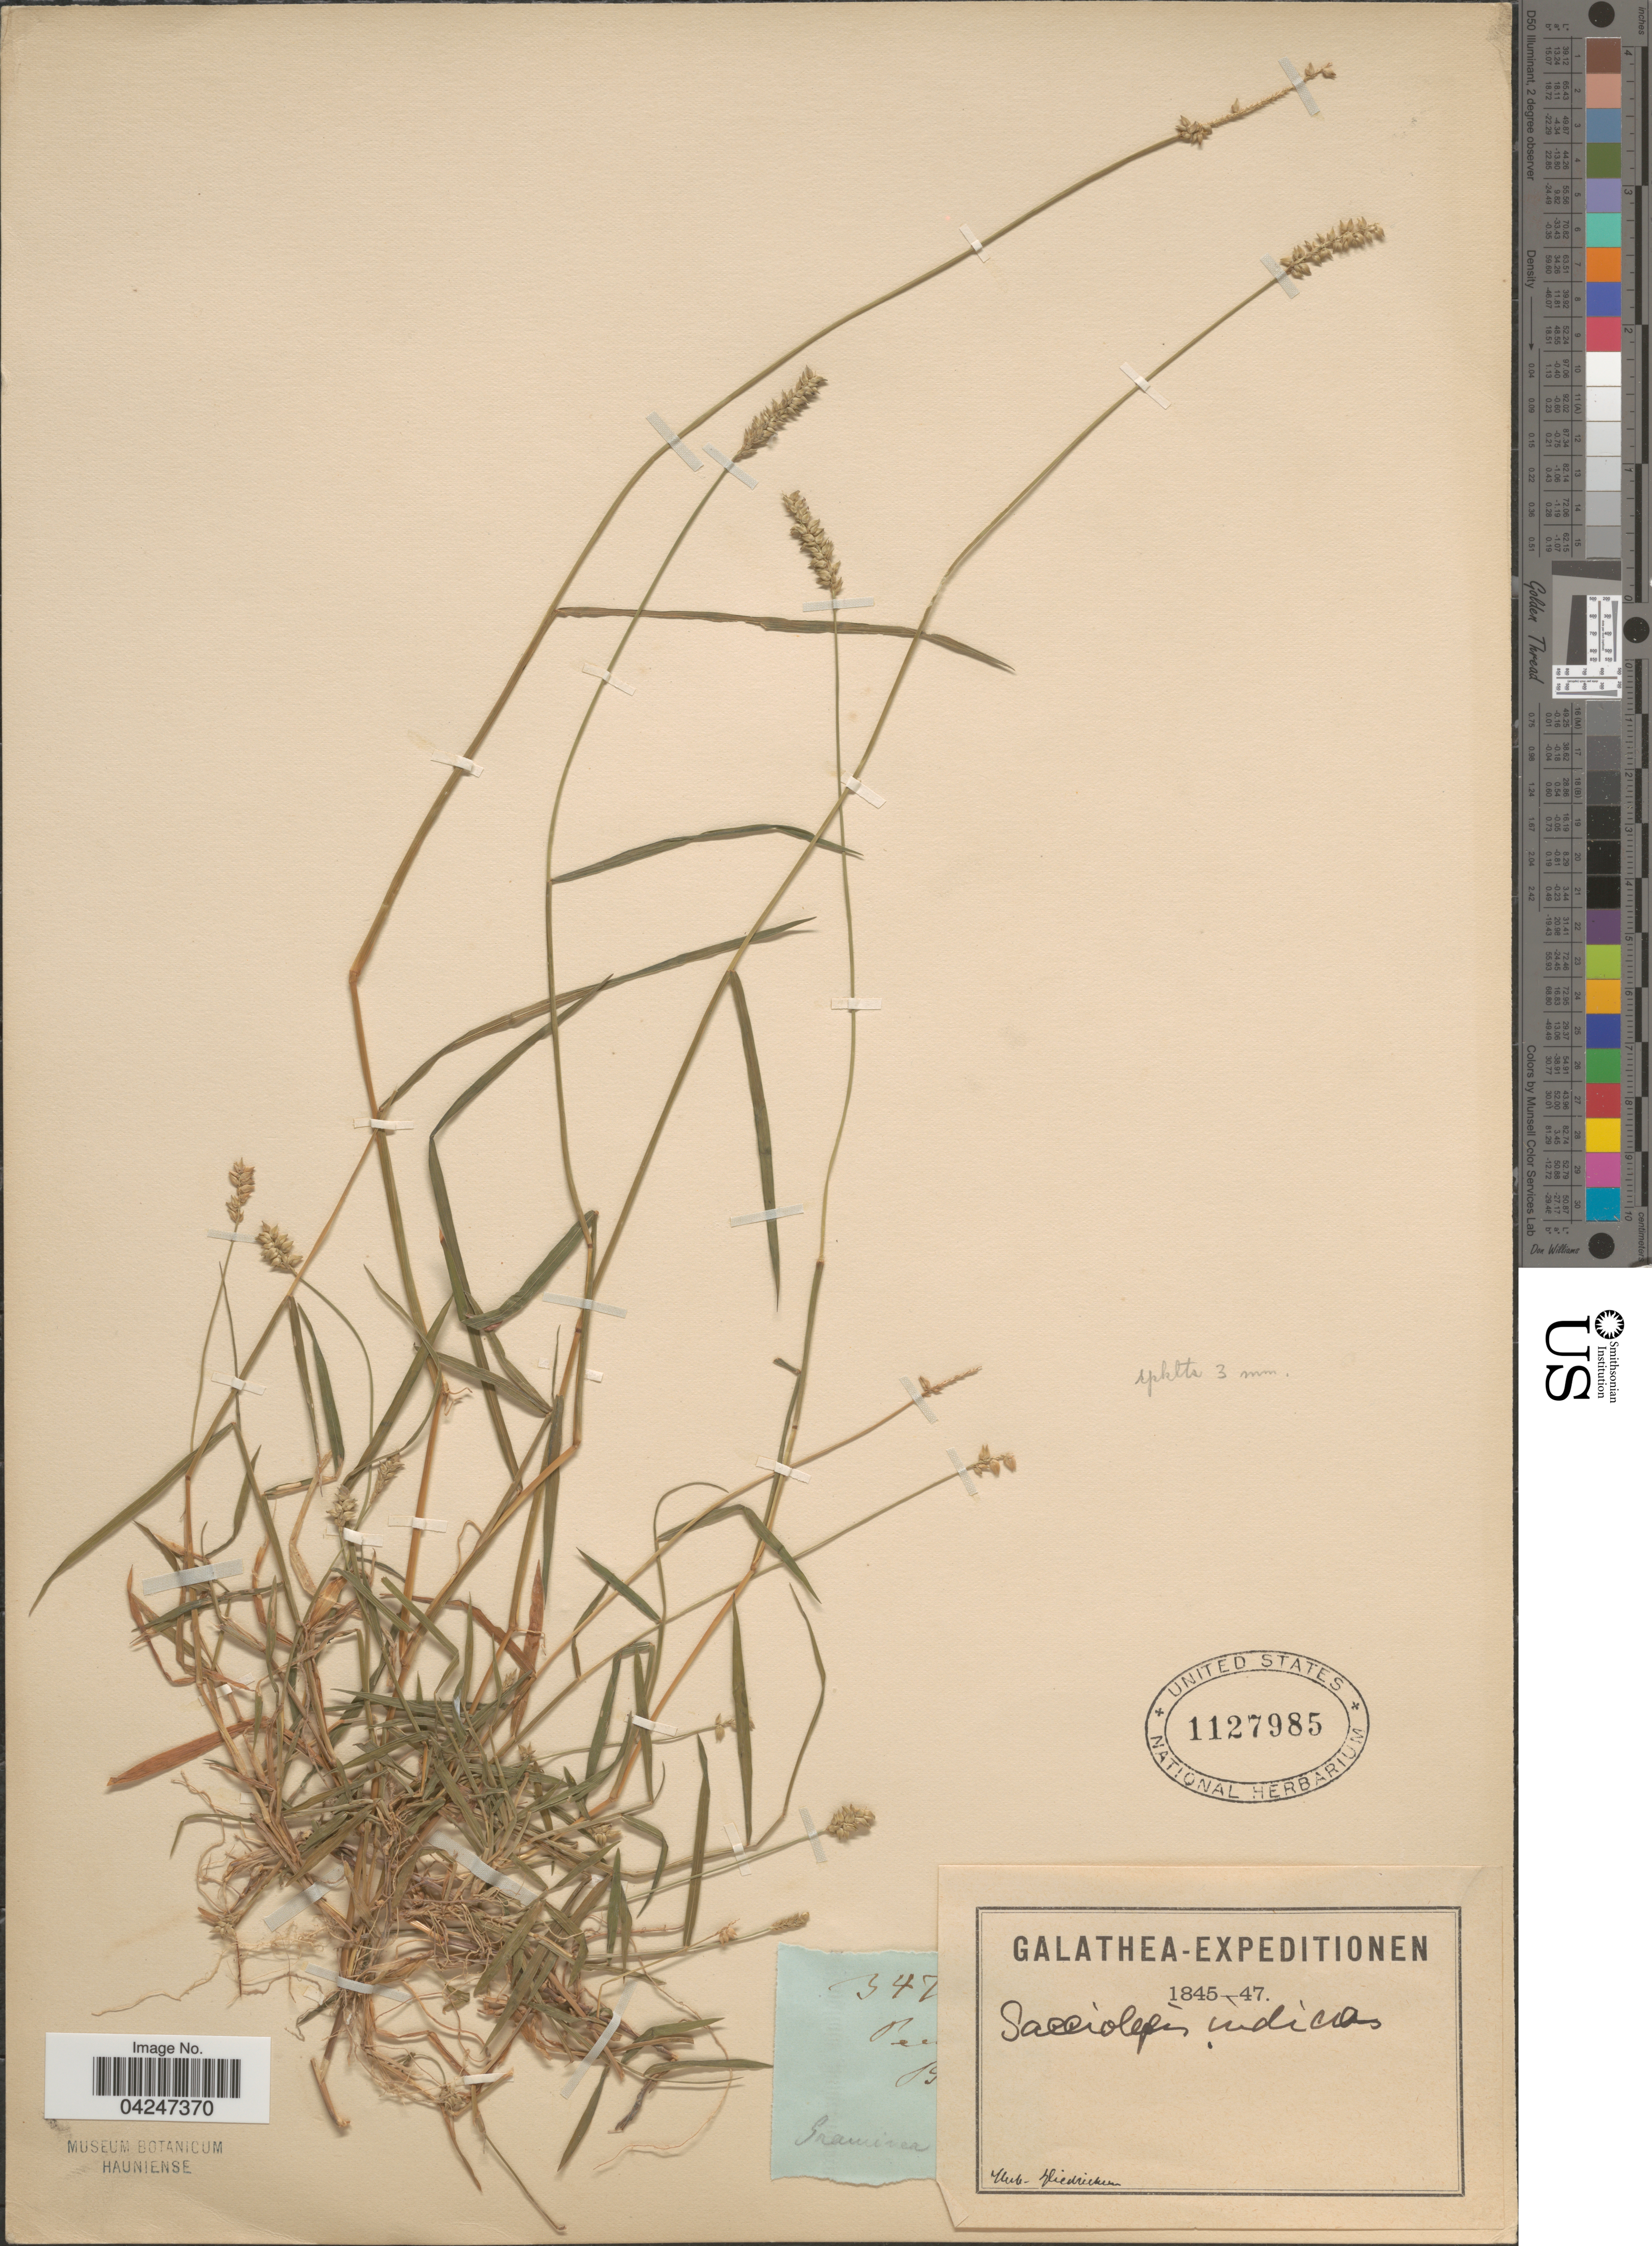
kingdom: Plantae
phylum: Tracheophyta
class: Liliopsida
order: Poales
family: Poaceae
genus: Sacciolepis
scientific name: Sacciolepis indica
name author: (L.) Chase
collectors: Ex herb. Friedricksen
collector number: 347!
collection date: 1845/1847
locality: Galathea-Expeditionen.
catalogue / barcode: US 1127985